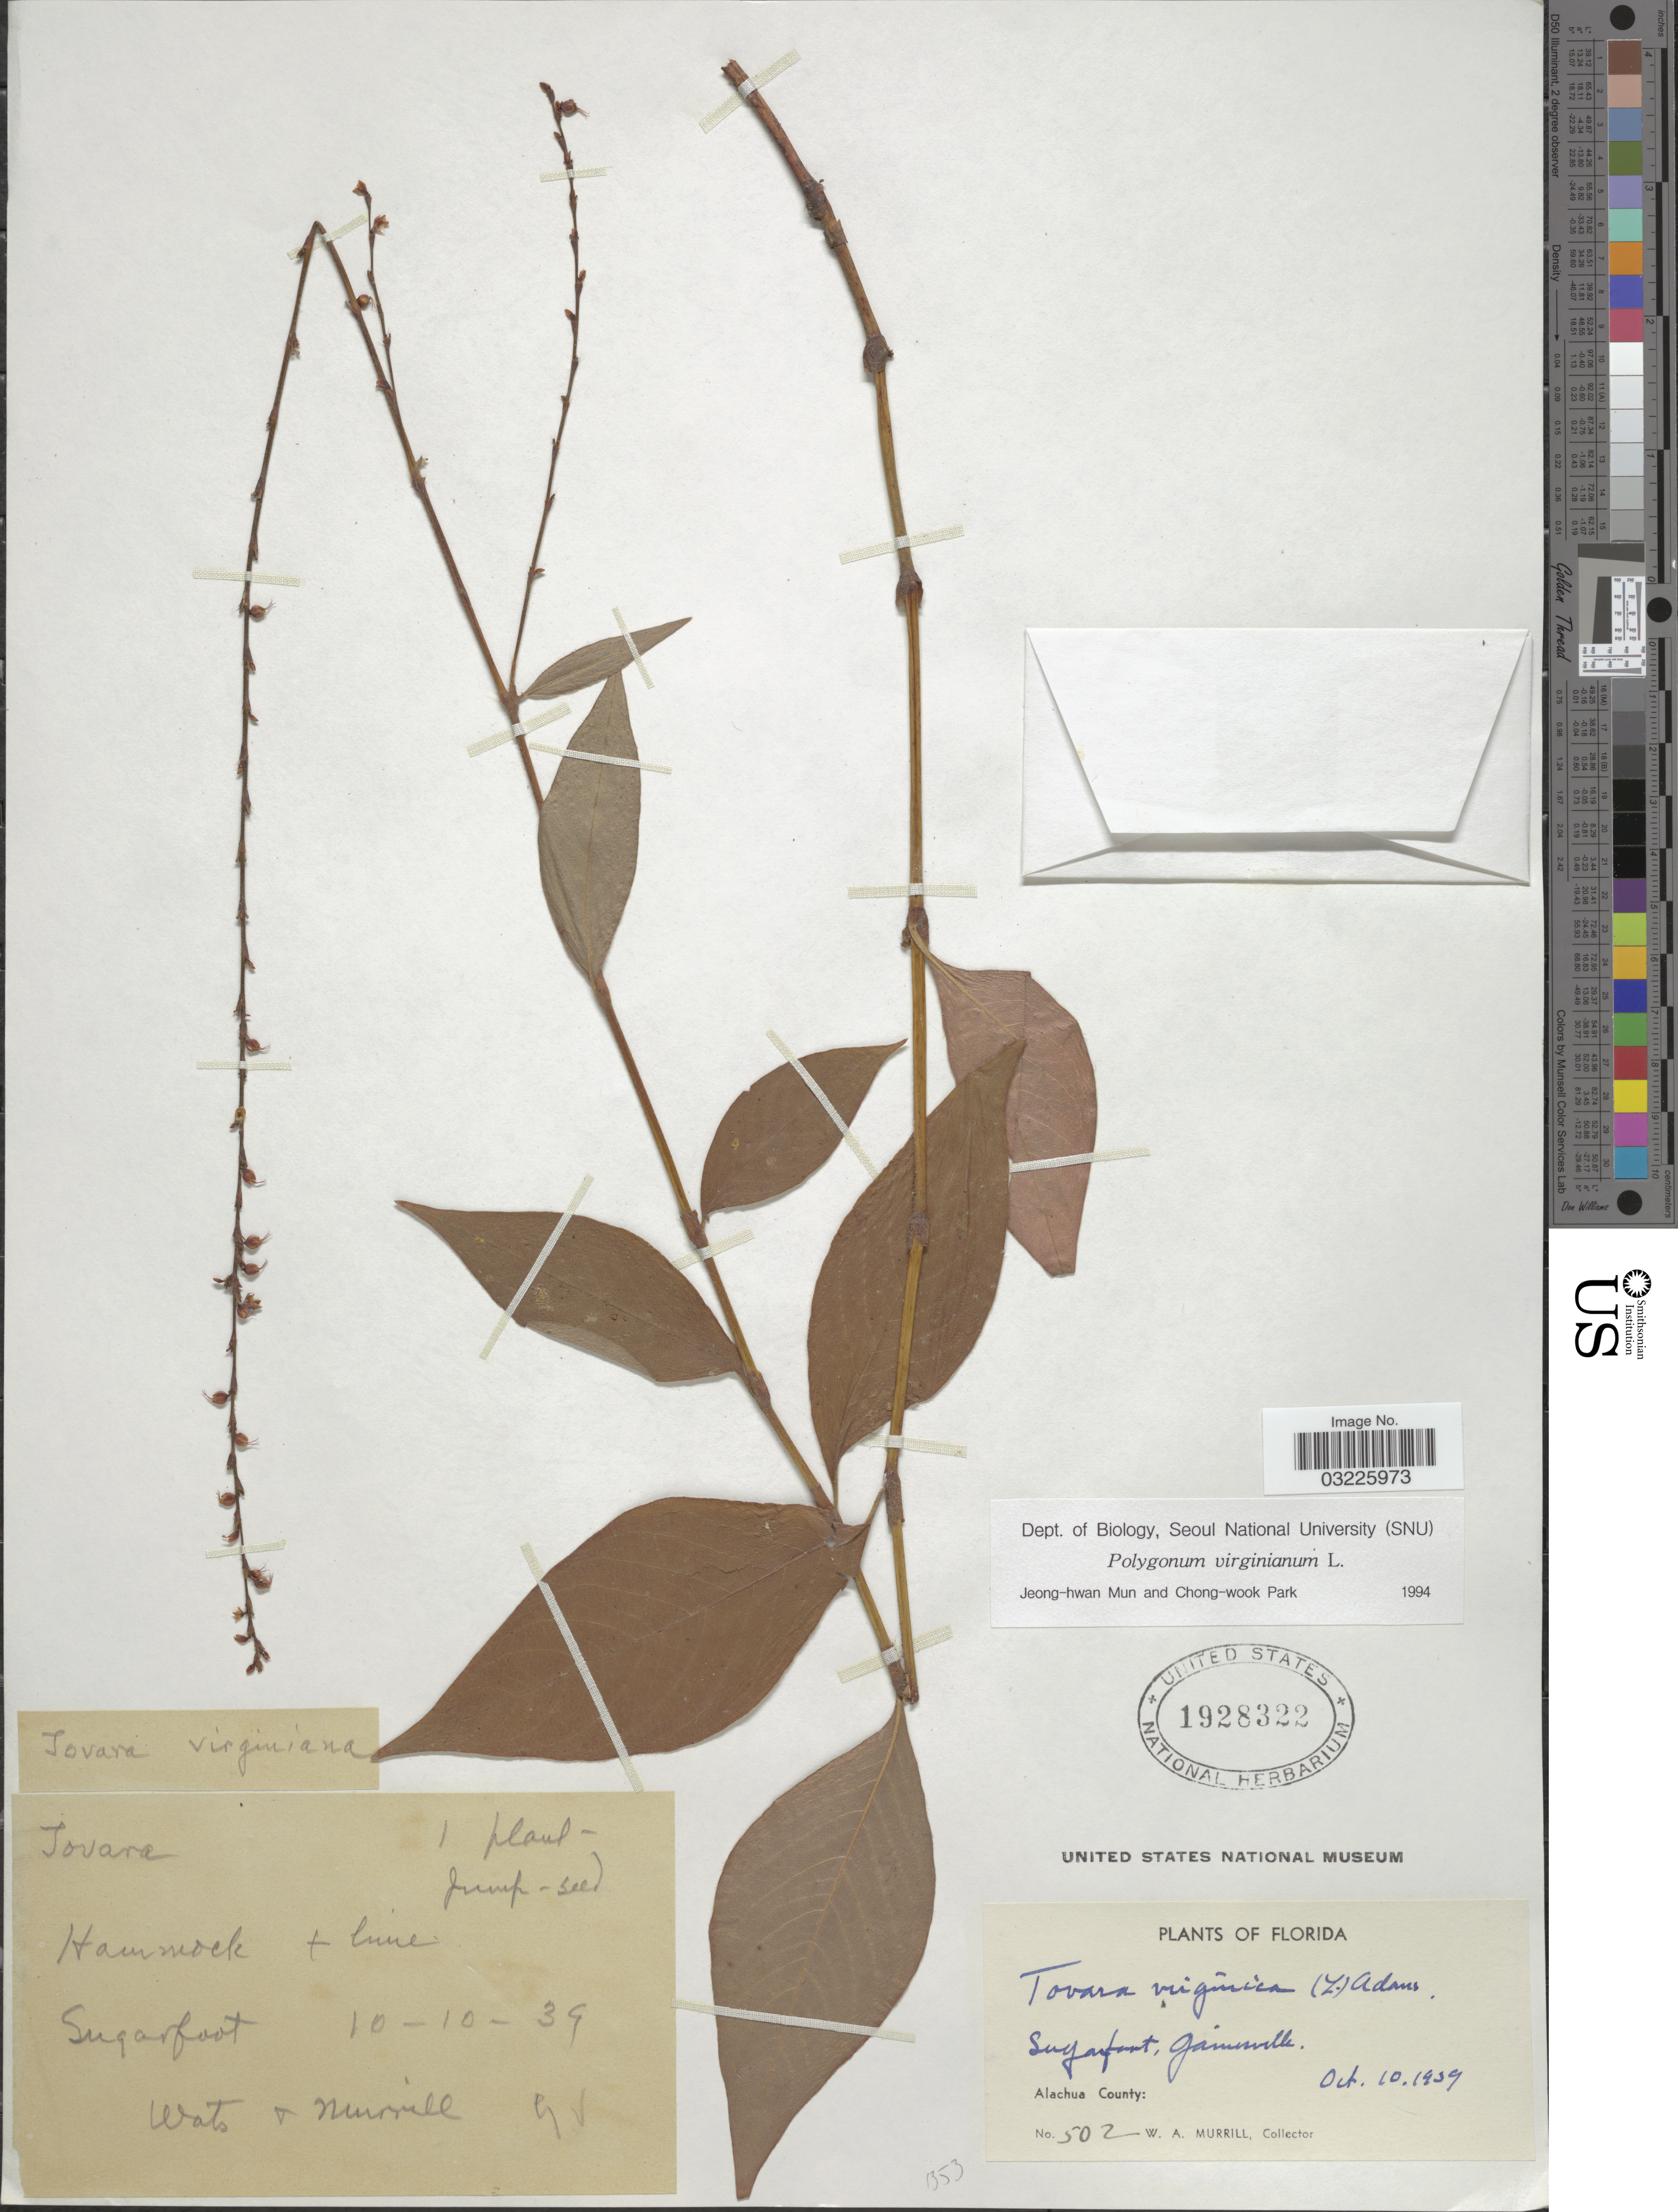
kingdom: Plantae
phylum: Tracheophyta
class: Magnoliopsida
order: Caryophyllales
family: Polygonaceae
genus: Persicaria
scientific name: Persicaria virginiana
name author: (L.) Gaertn.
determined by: Atha, D. E.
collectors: W. A. Murrill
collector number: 502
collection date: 1939-10-10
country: United States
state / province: Florida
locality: Sugarfoot, Gainesville. Alachua County.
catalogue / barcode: US 1928322